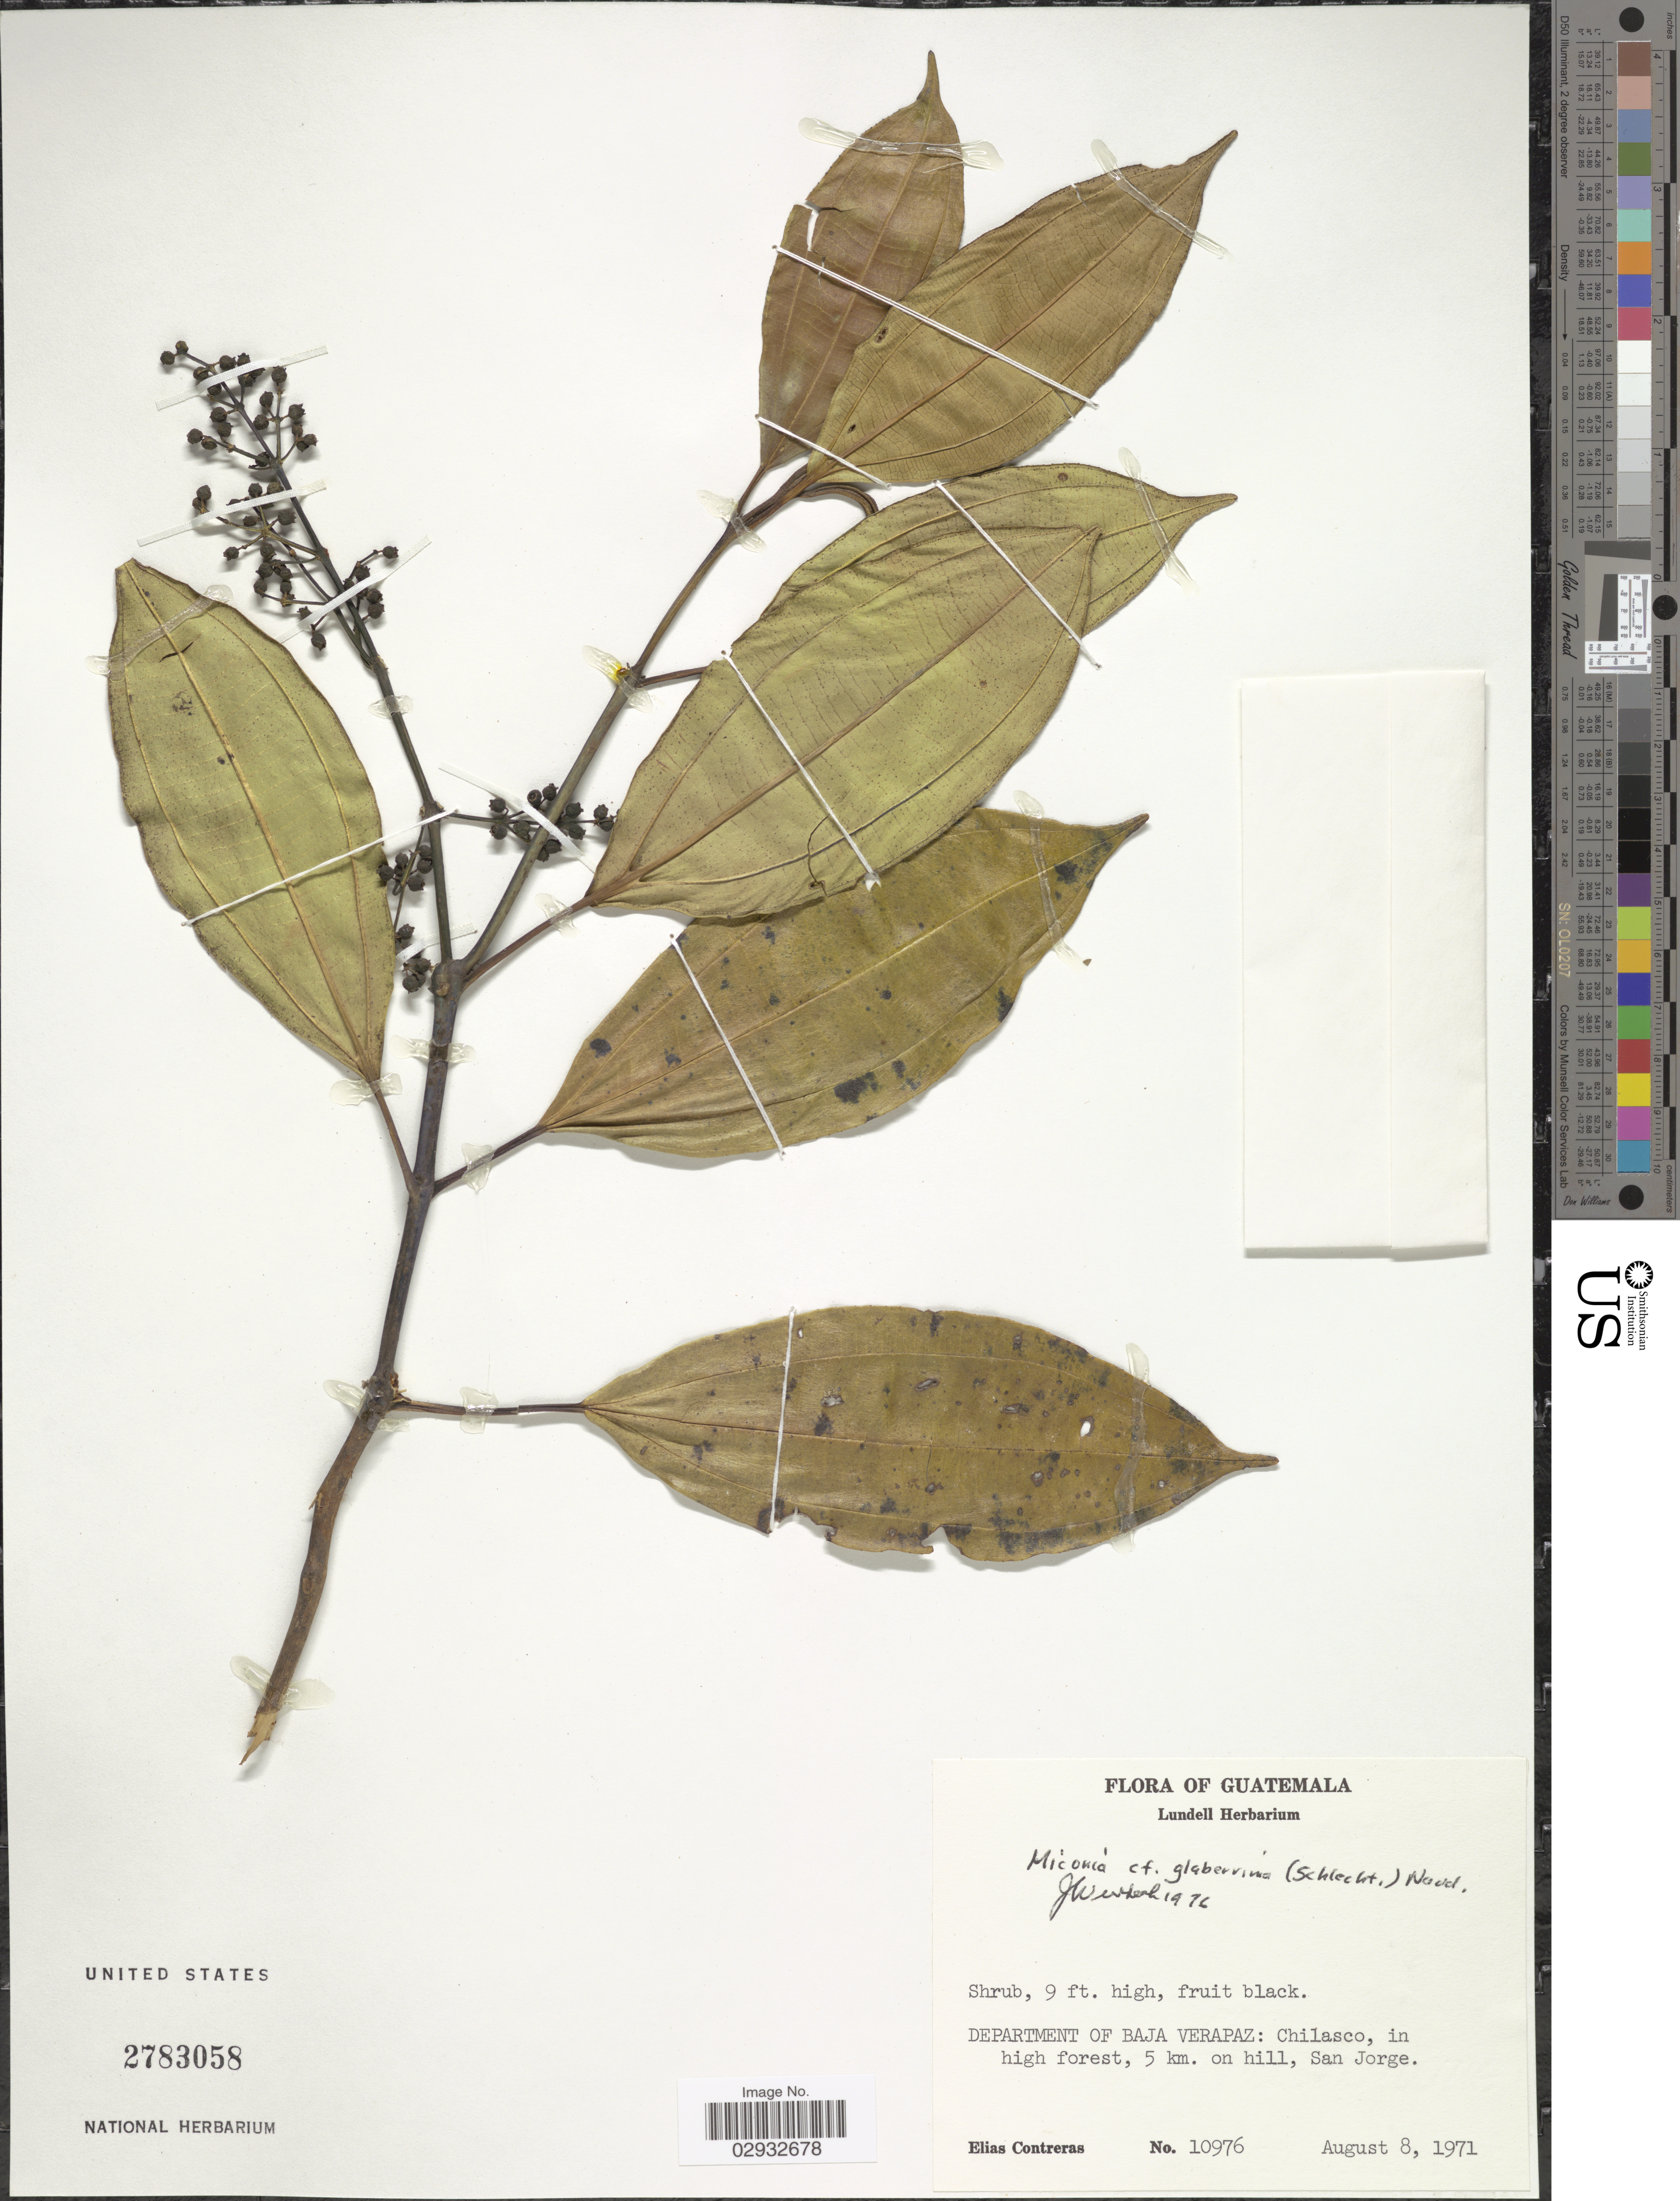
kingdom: Plantae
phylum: Tracheophyta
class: Magnoliopsida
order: Myrtales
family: Melastomataceae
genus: Miconia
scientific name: Miconia glaberrima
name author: (Schltdl.) Naudin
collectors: E. Contreras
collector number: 10976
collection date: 1971-08-08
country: Guatemala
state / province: Baja Verapaz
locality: Department of Baja Verapaz: Chilasco, 5 km. on hill, San Jorge.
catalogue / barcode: US 2783058